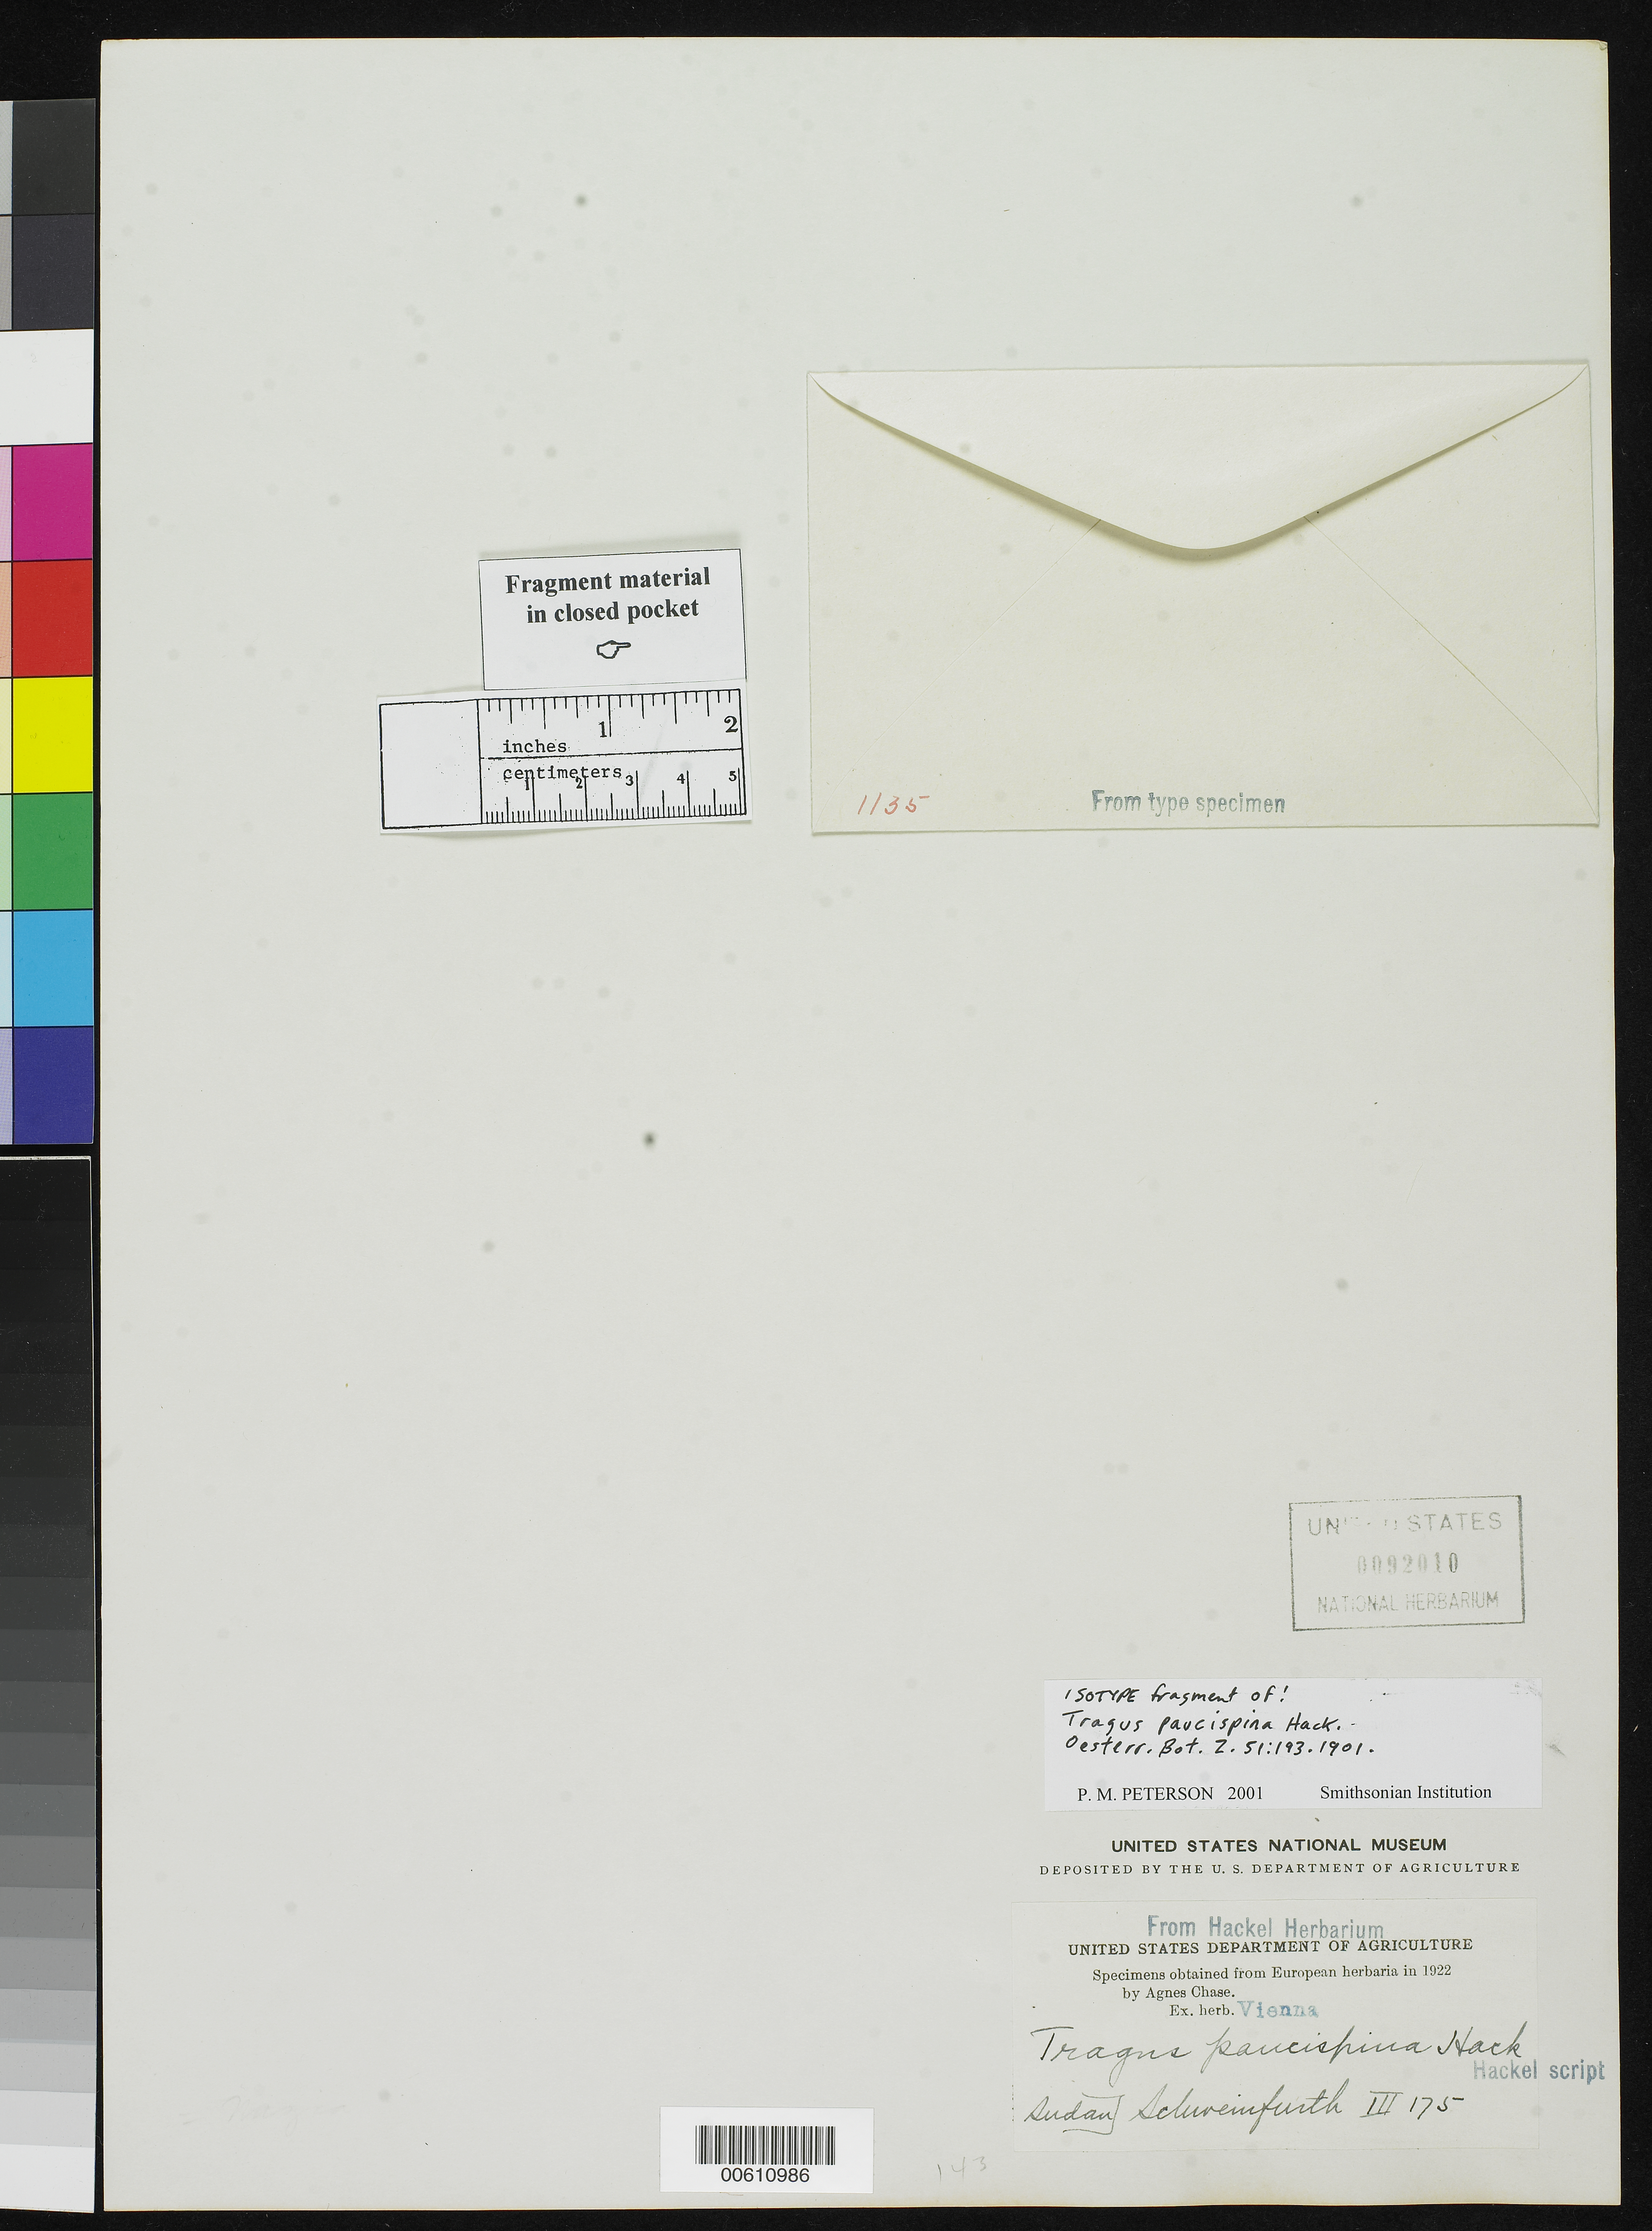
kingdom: Plantae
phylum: Tracheophyta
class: Liliopsida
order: Poales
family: Poaceae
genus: Tragus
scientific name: Tragus paucispina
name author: Hack.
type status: Type Fragment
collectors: G. A. Schweinfurth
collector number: III 175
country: Sudan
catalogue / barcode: US 92010